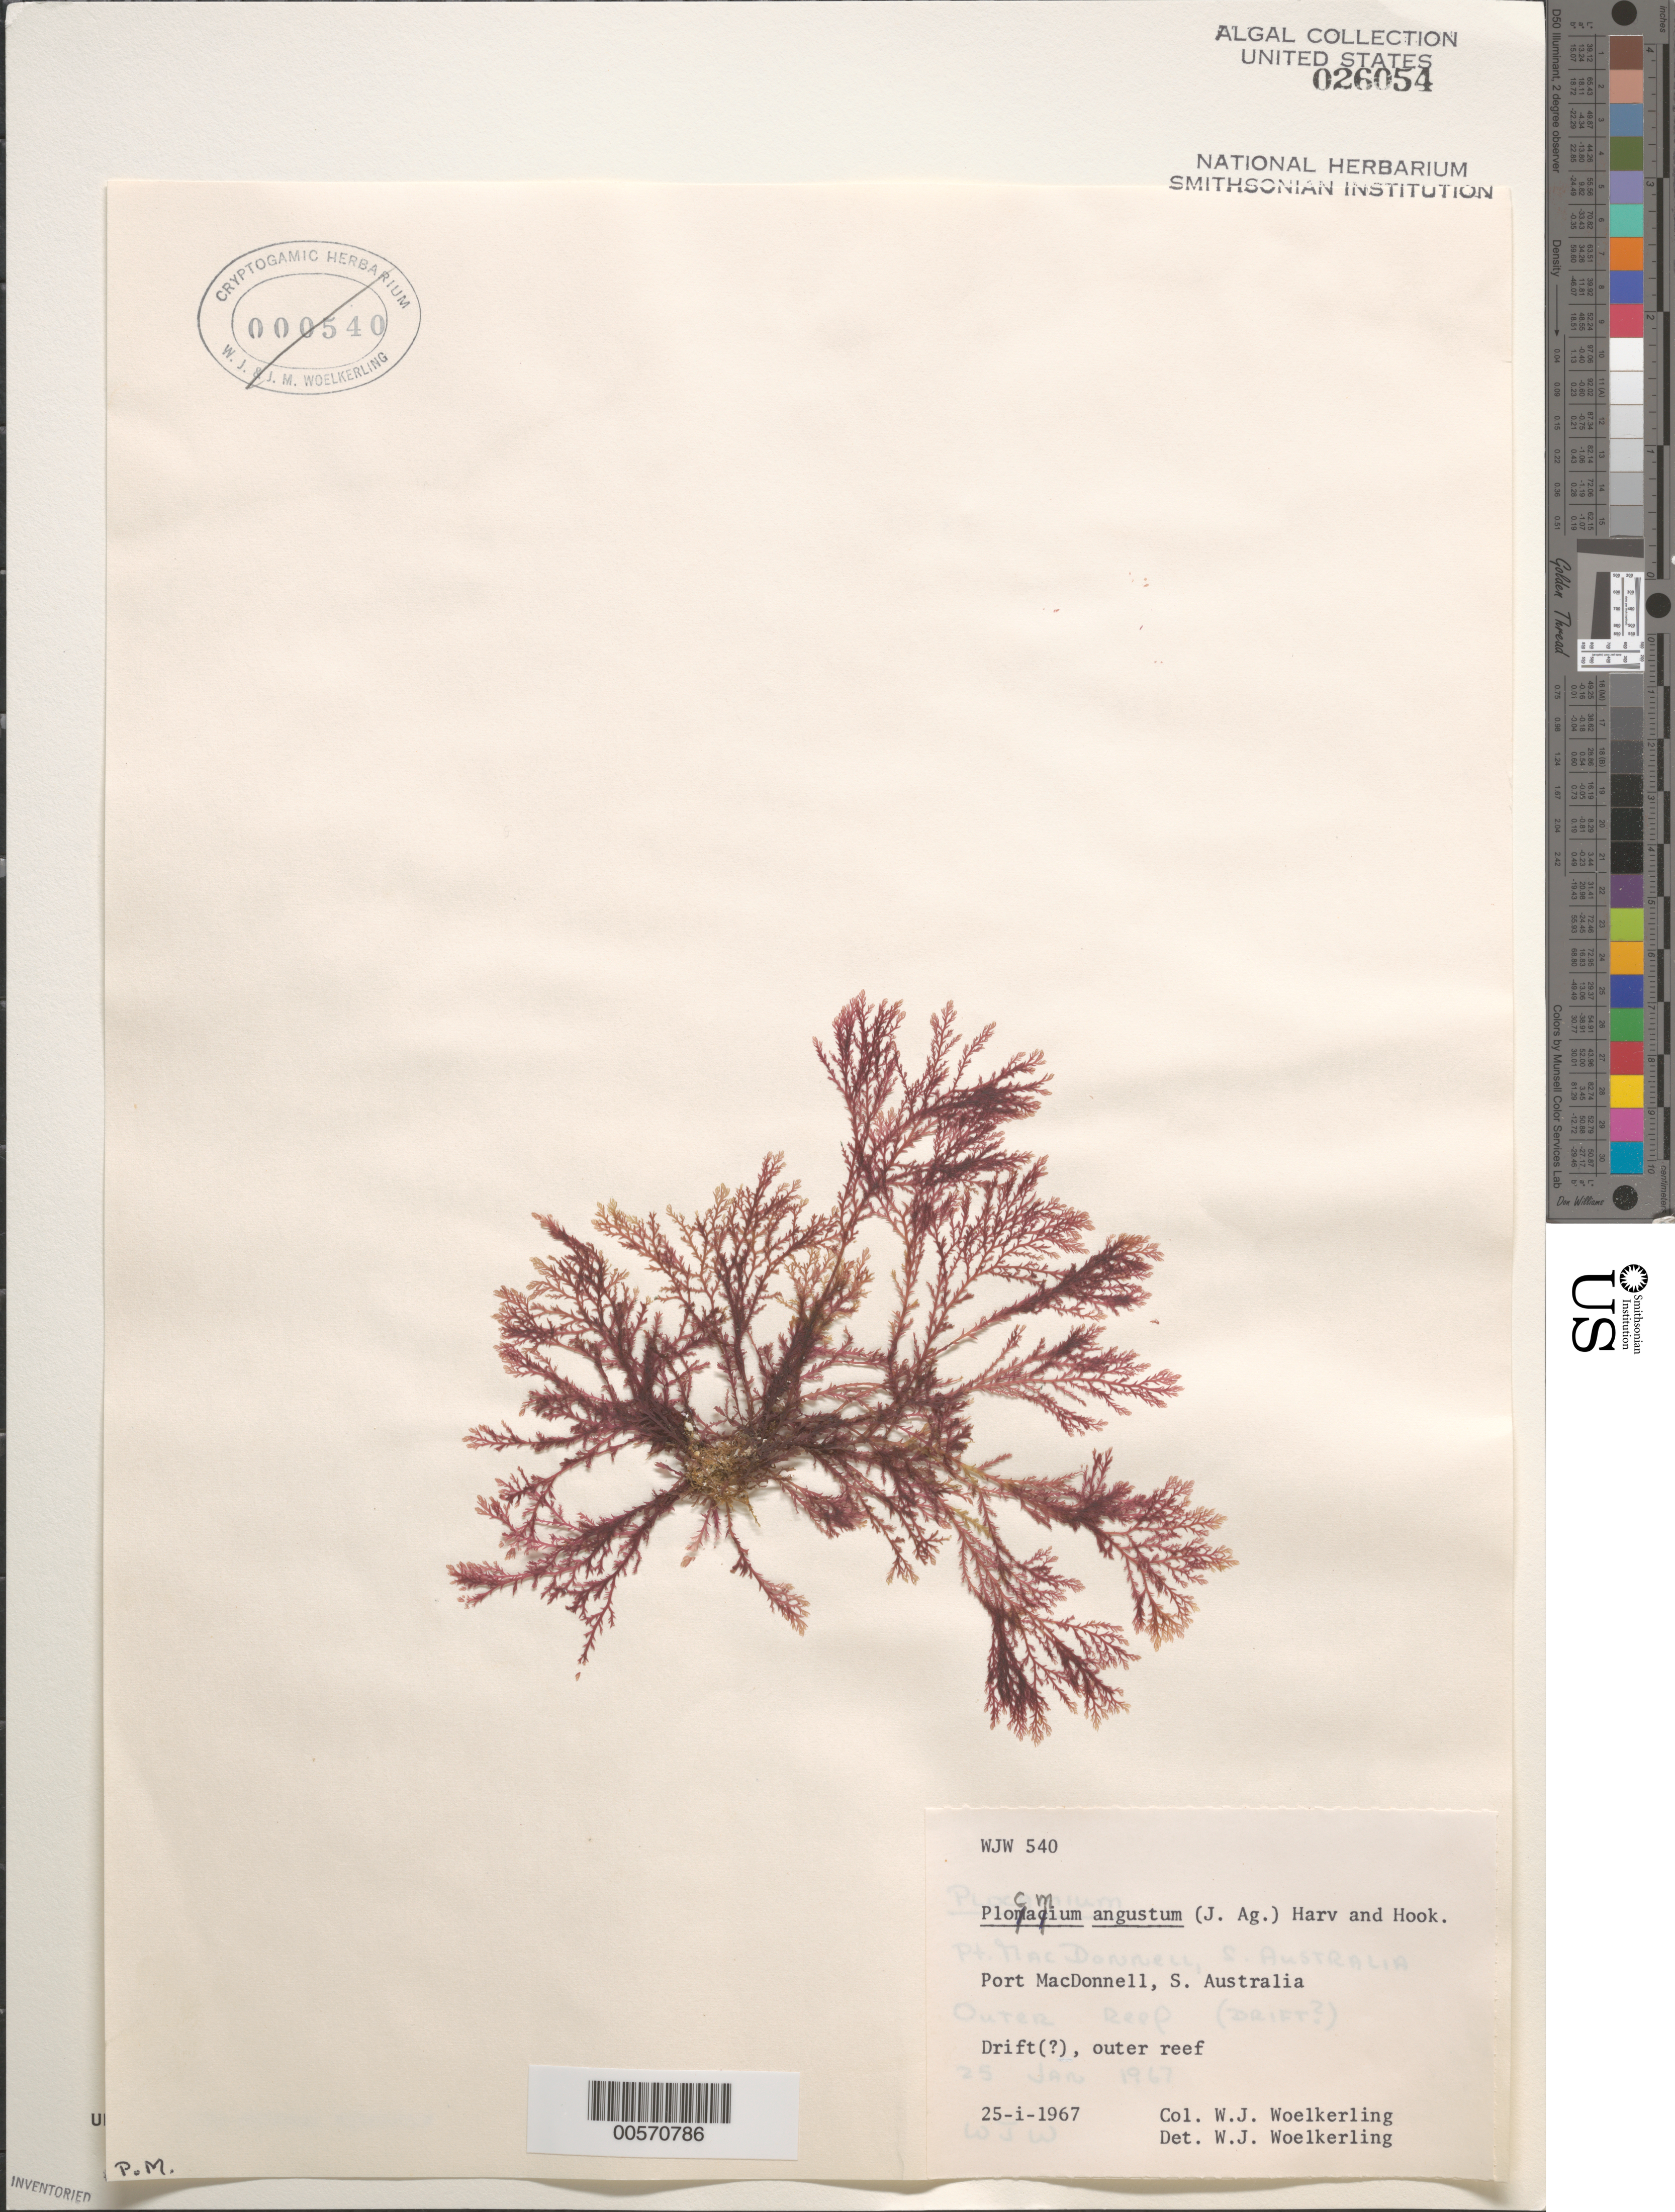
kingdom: Plantae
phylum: Rhodophyta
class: Florideophyceae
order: Plocamiales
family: Plocamiaceae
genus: Plocamium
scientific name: Plocamium angustum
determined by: Woelkerling, W. J.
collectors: W. Woelkerling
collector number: WJW 540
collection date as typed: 25 Jan 1967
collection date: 1967-01-25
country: Australia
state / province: South Australia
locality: Port macdonnell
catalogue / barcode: US 26054